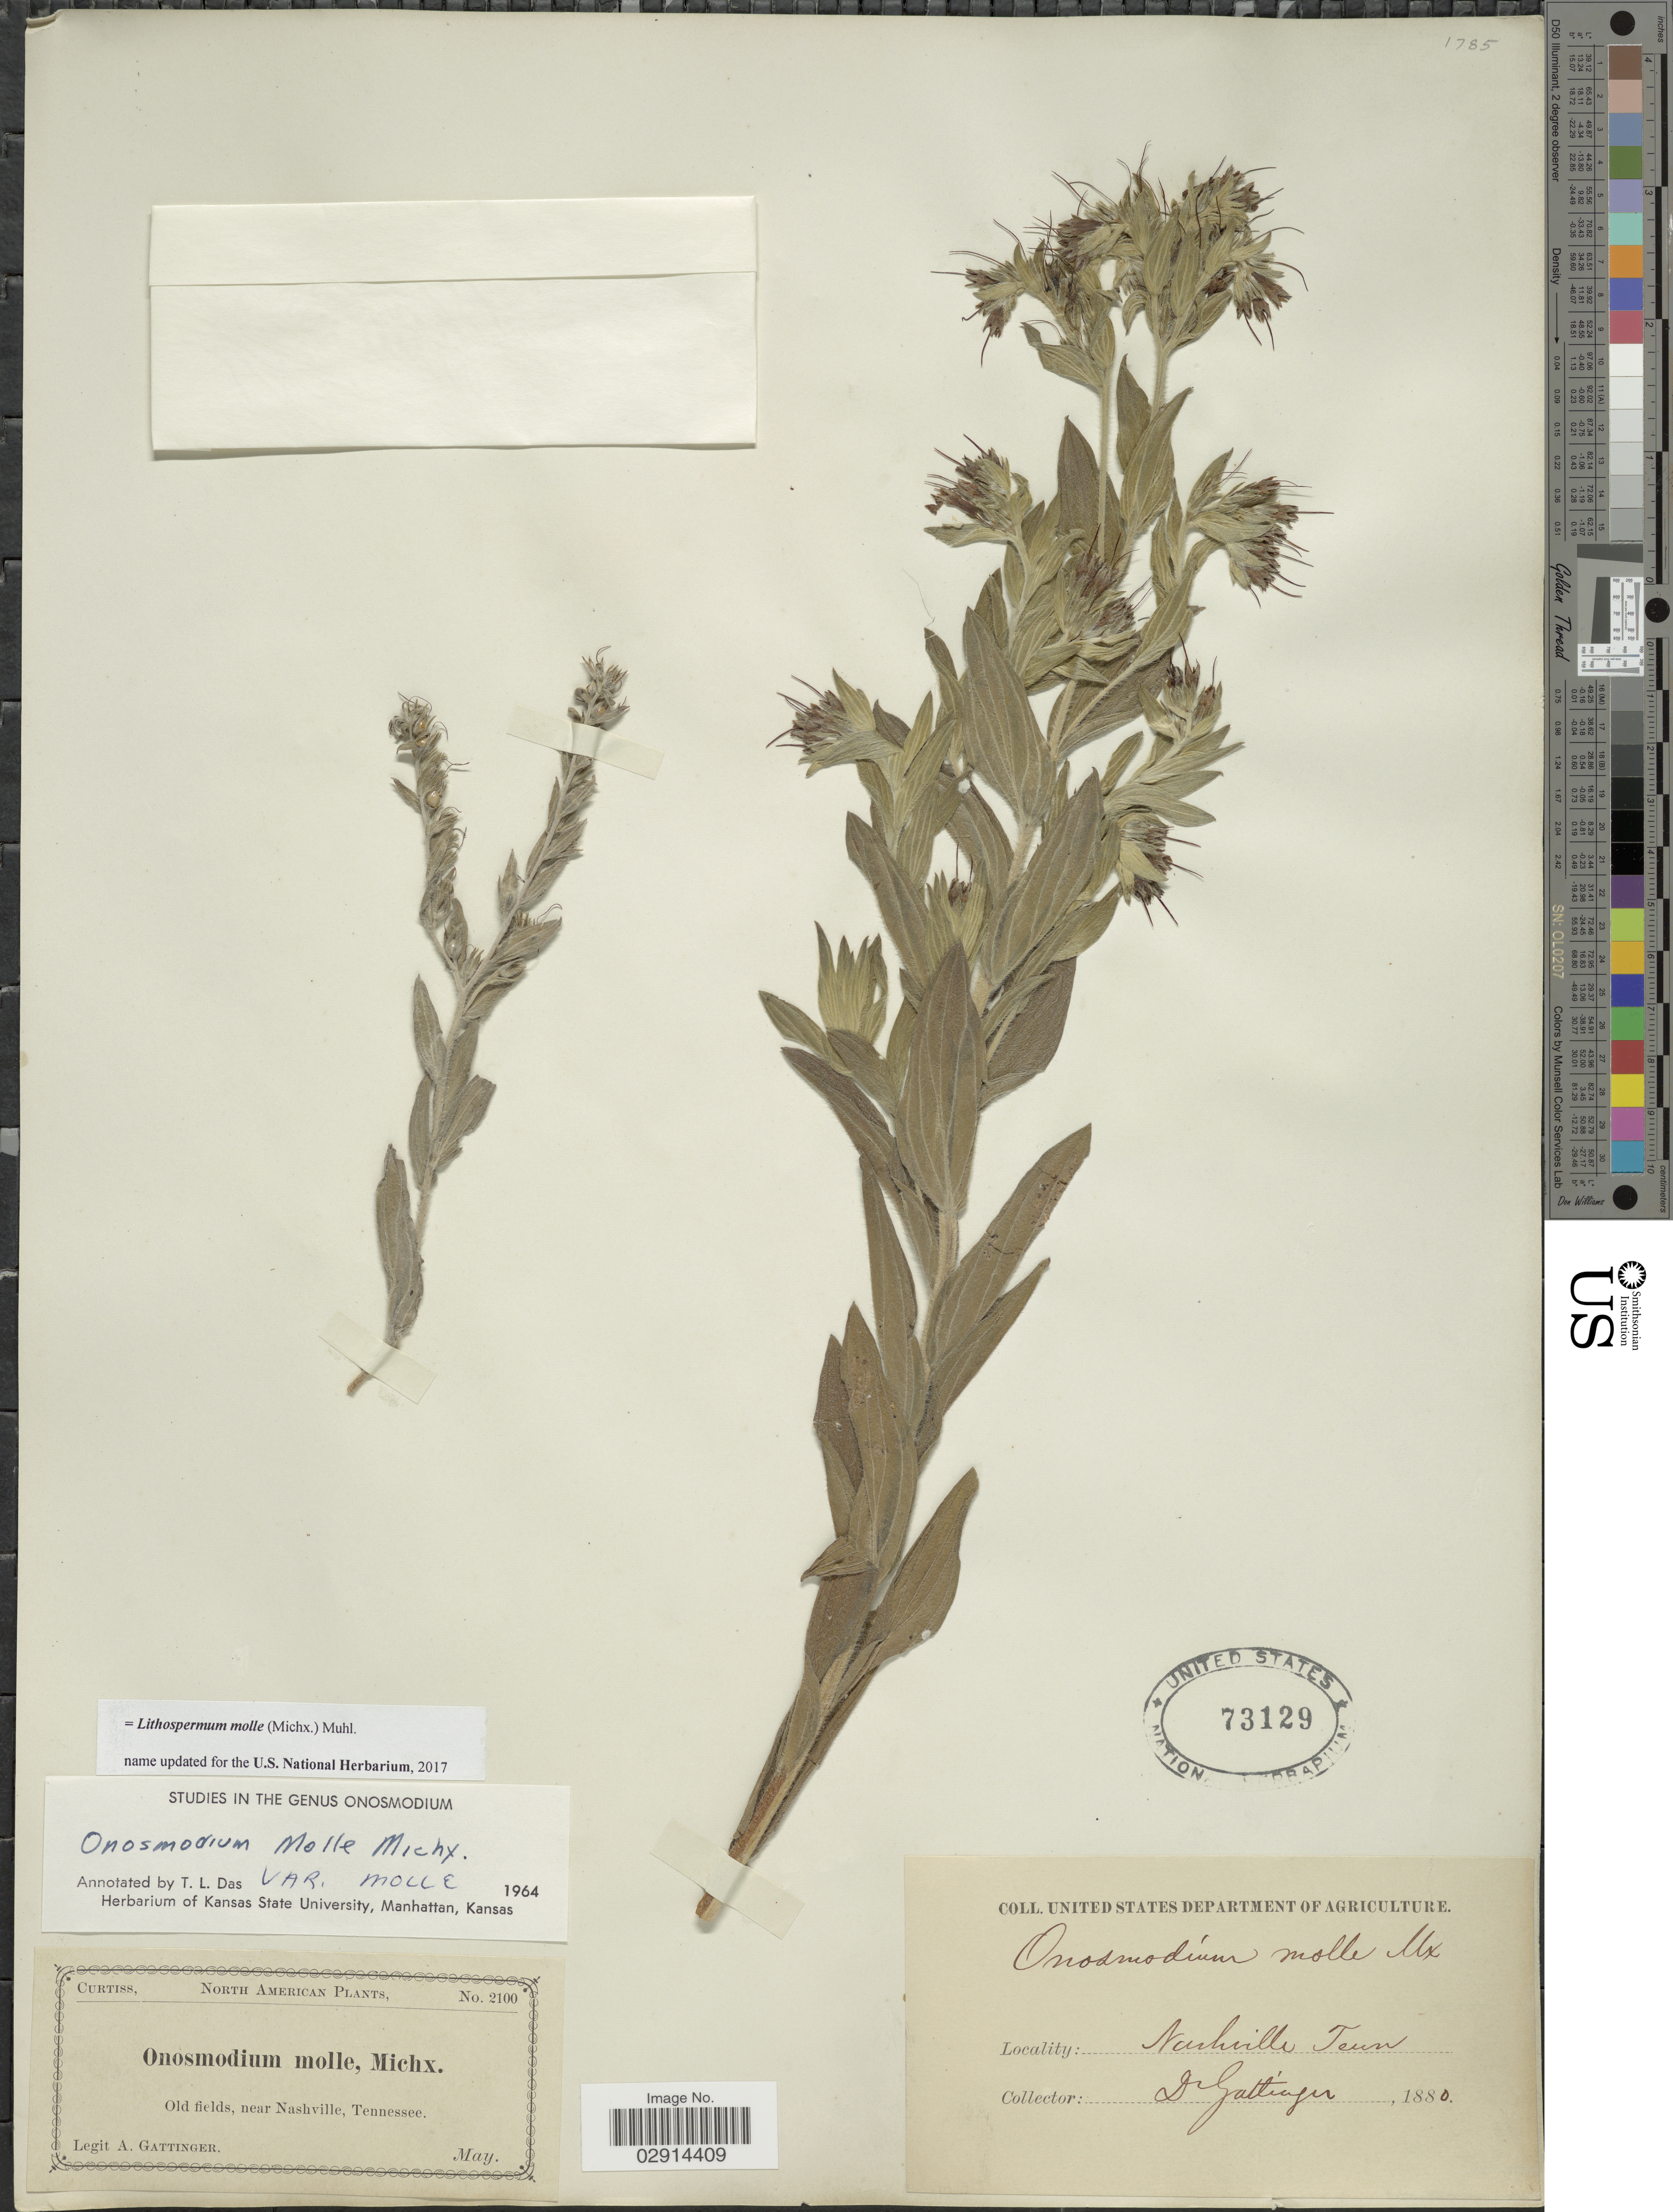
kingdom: Plantae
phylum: Tracheophyta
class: Magnoliopsida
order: Boraginales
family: Boraginaceae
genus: Lithospermum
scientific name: Lithospermum molle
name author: Muhl.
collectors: A. Gattinger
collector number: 2100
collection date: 1880-05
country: United States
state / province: Tennessee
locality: Old field, near Nashville.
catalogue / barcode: US 73129